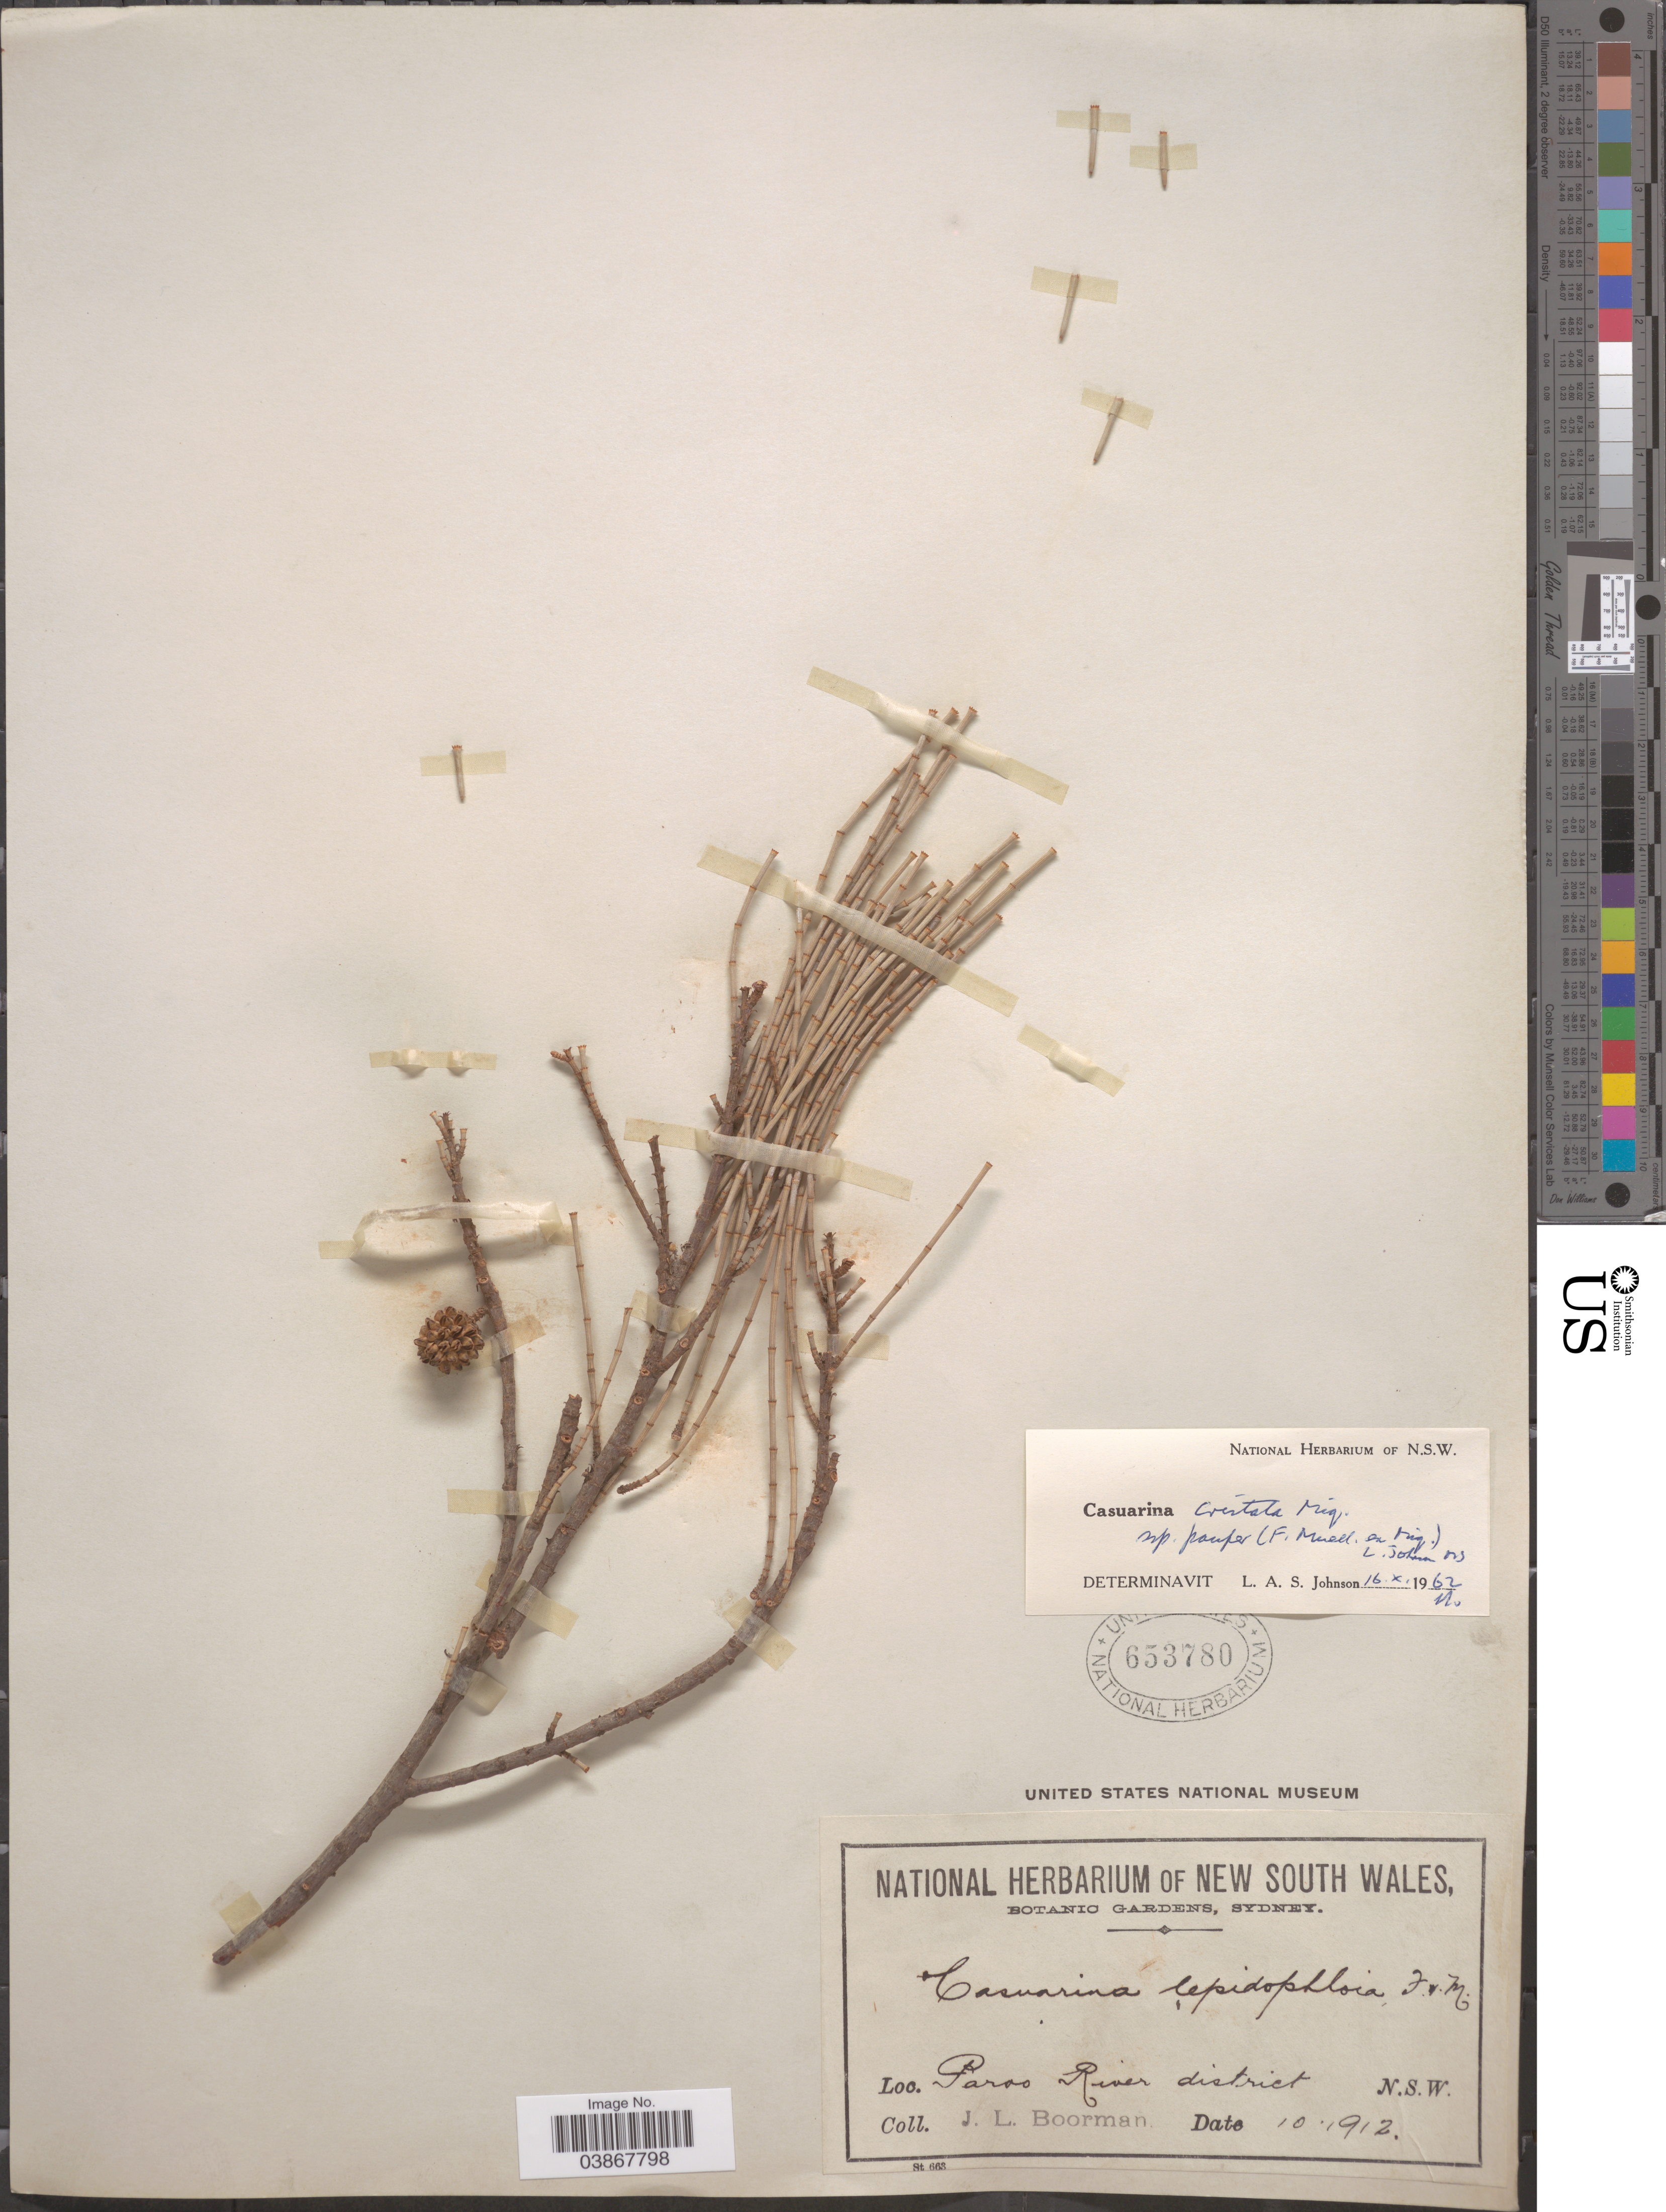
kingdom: Plantae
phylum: Tracheophyta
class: Magnoliopsida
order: Fagales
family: Casuarinaceae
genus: Casuarina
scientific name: Casuarina cristata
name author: Miq.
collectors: J. Boorman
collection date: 1912-10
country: Australia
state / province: New South Wales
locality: Paroo River district.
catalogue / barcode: US 653780